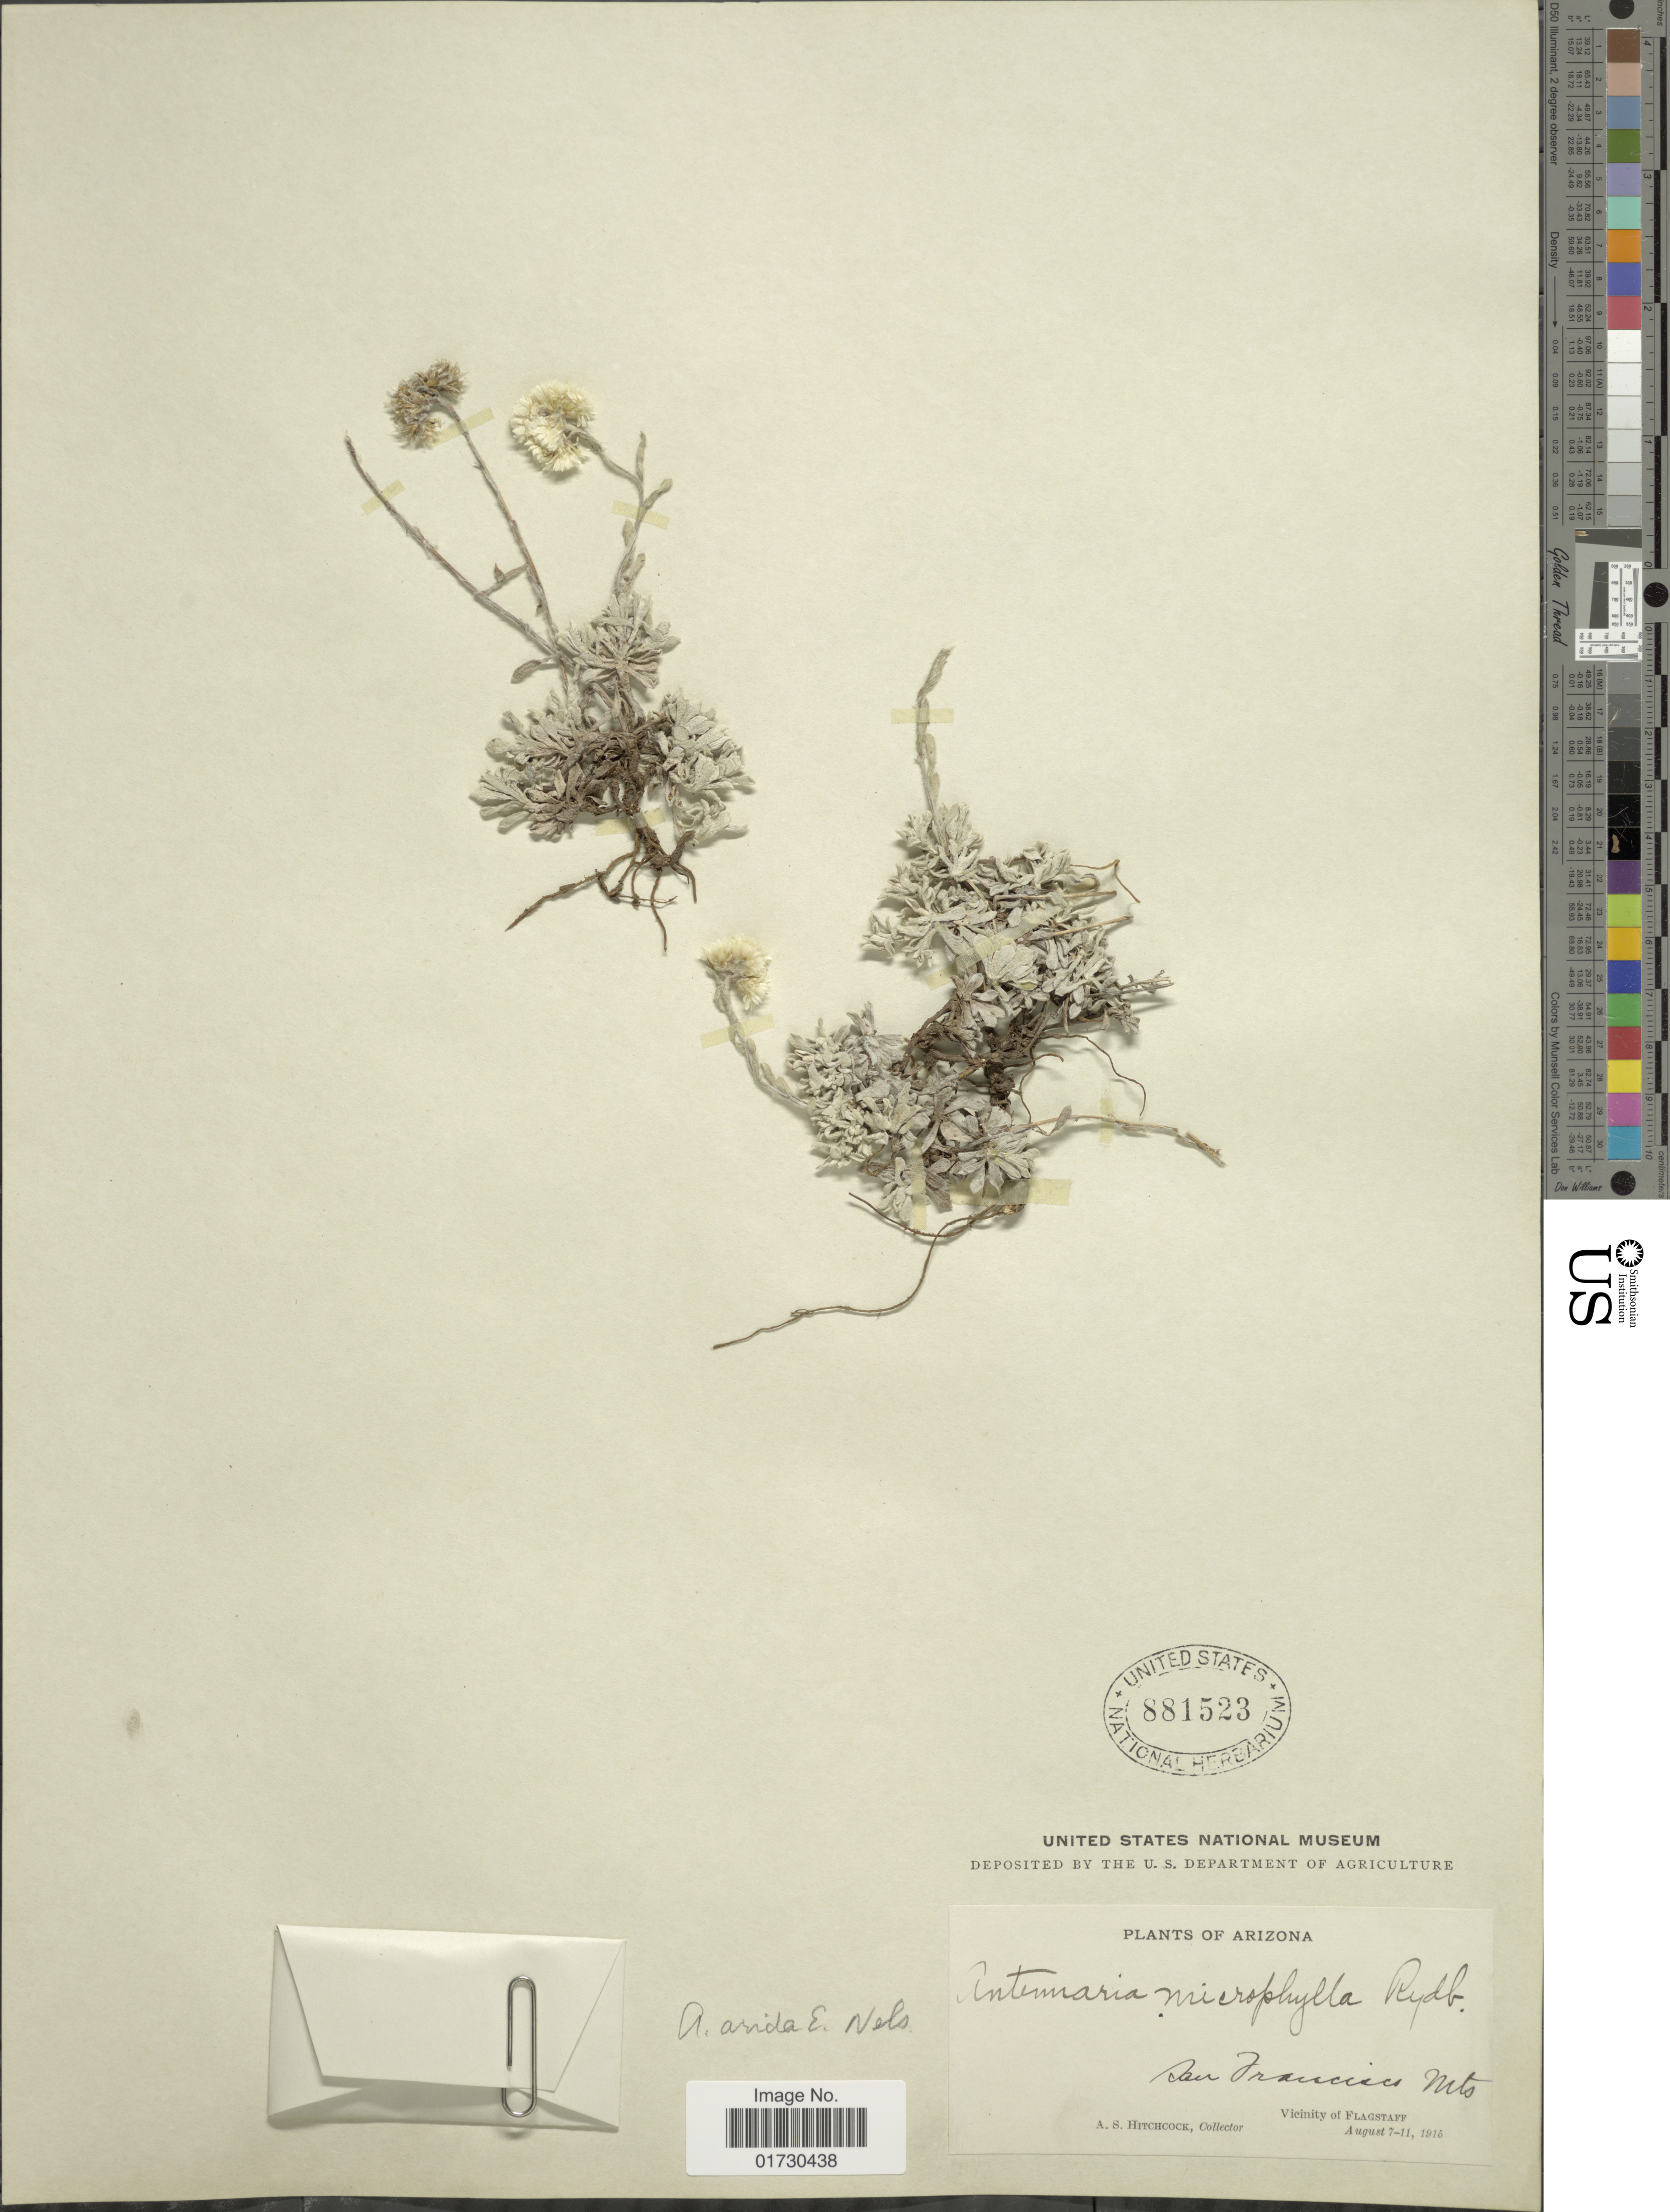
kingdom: Plantae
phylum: Tracheophyta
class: Magnoliopsida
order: Asterales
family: Asteraceae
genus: Antennaria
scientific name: Antennaria arida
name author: E.E. Nelson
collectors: A. S. Hitchcock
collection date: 1915-08-07/1915-08-11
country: United States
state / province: Arizona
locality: San Francisco Mt., Vicinity of Flagstaff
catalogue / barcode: US 881523